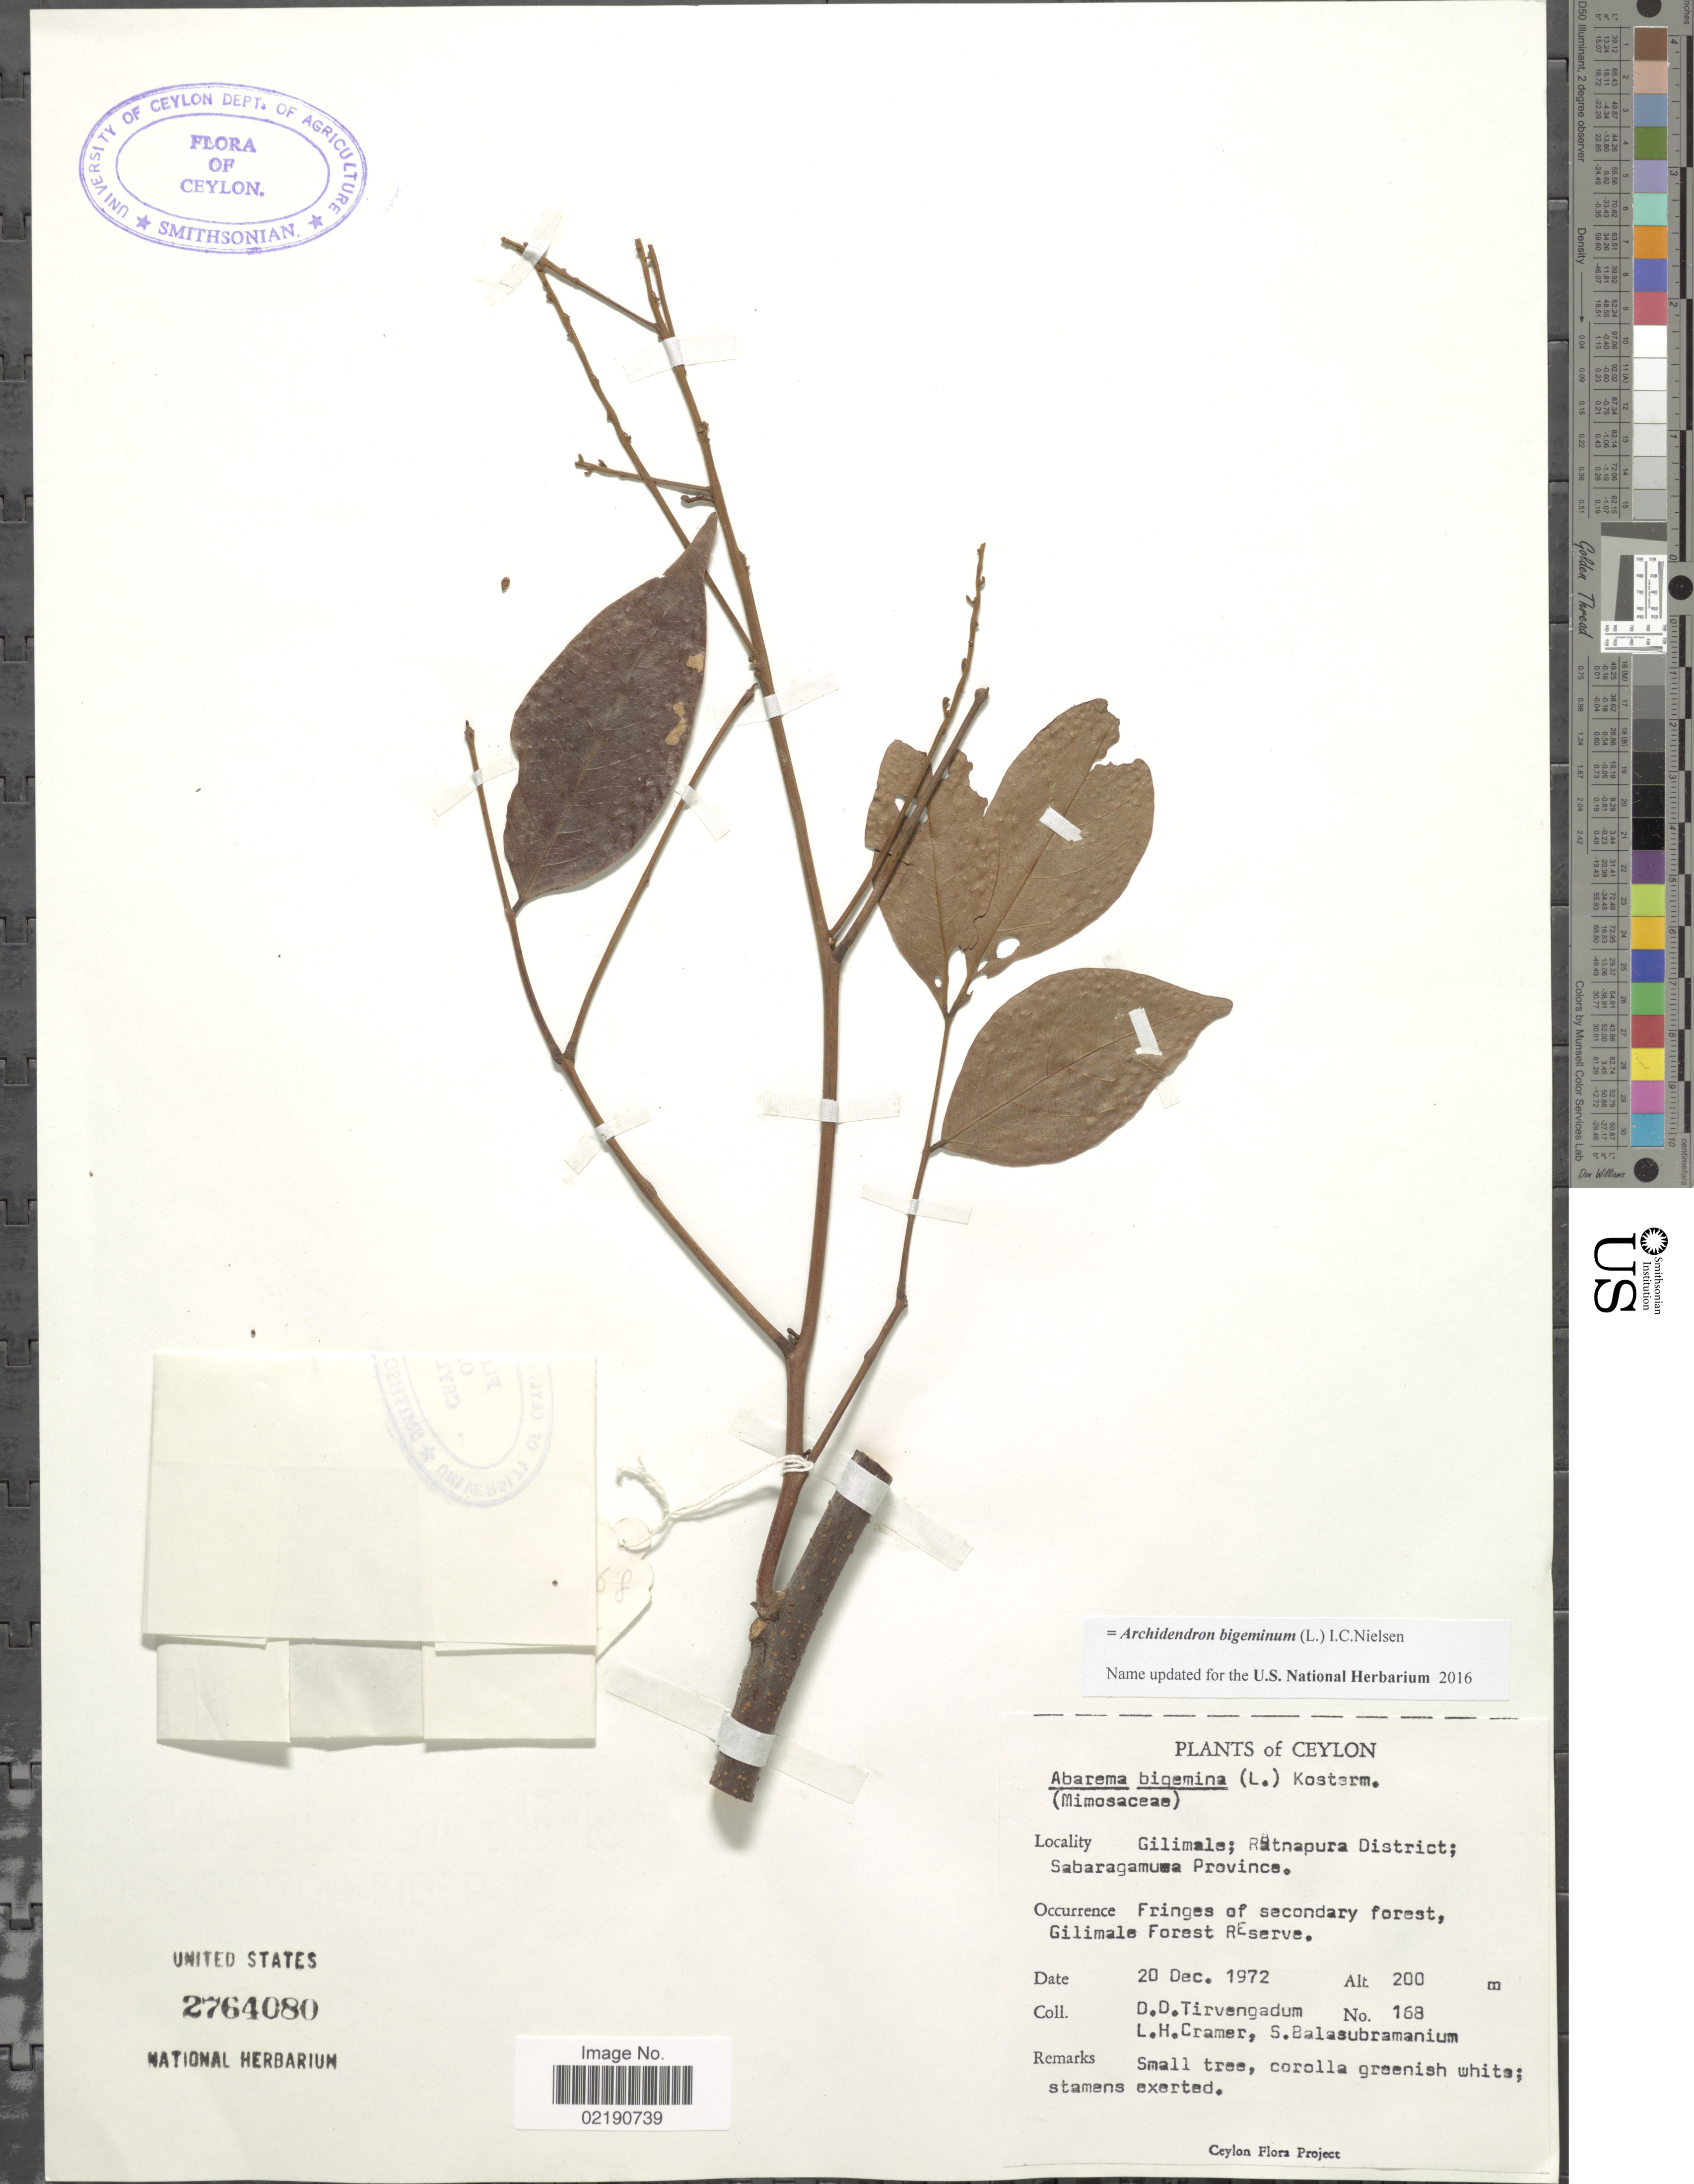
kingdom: Plantae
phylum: Tracheophyta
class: Magnoliopsida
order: Fabales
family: Fabaceae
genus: Archidendron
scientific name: Archidendron bigeminum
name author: I.C. Nielsen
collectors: D. Tirvengadum, L. H. Cramer & S. Balasubramanium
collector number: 168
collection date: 1972-12-20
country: Sri Lanka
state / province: Sabaragamuwa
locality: Ceylon, Gilimale, Ratnapura District, Sabaragamuwa Province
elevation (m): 200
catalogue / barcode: US 2764080